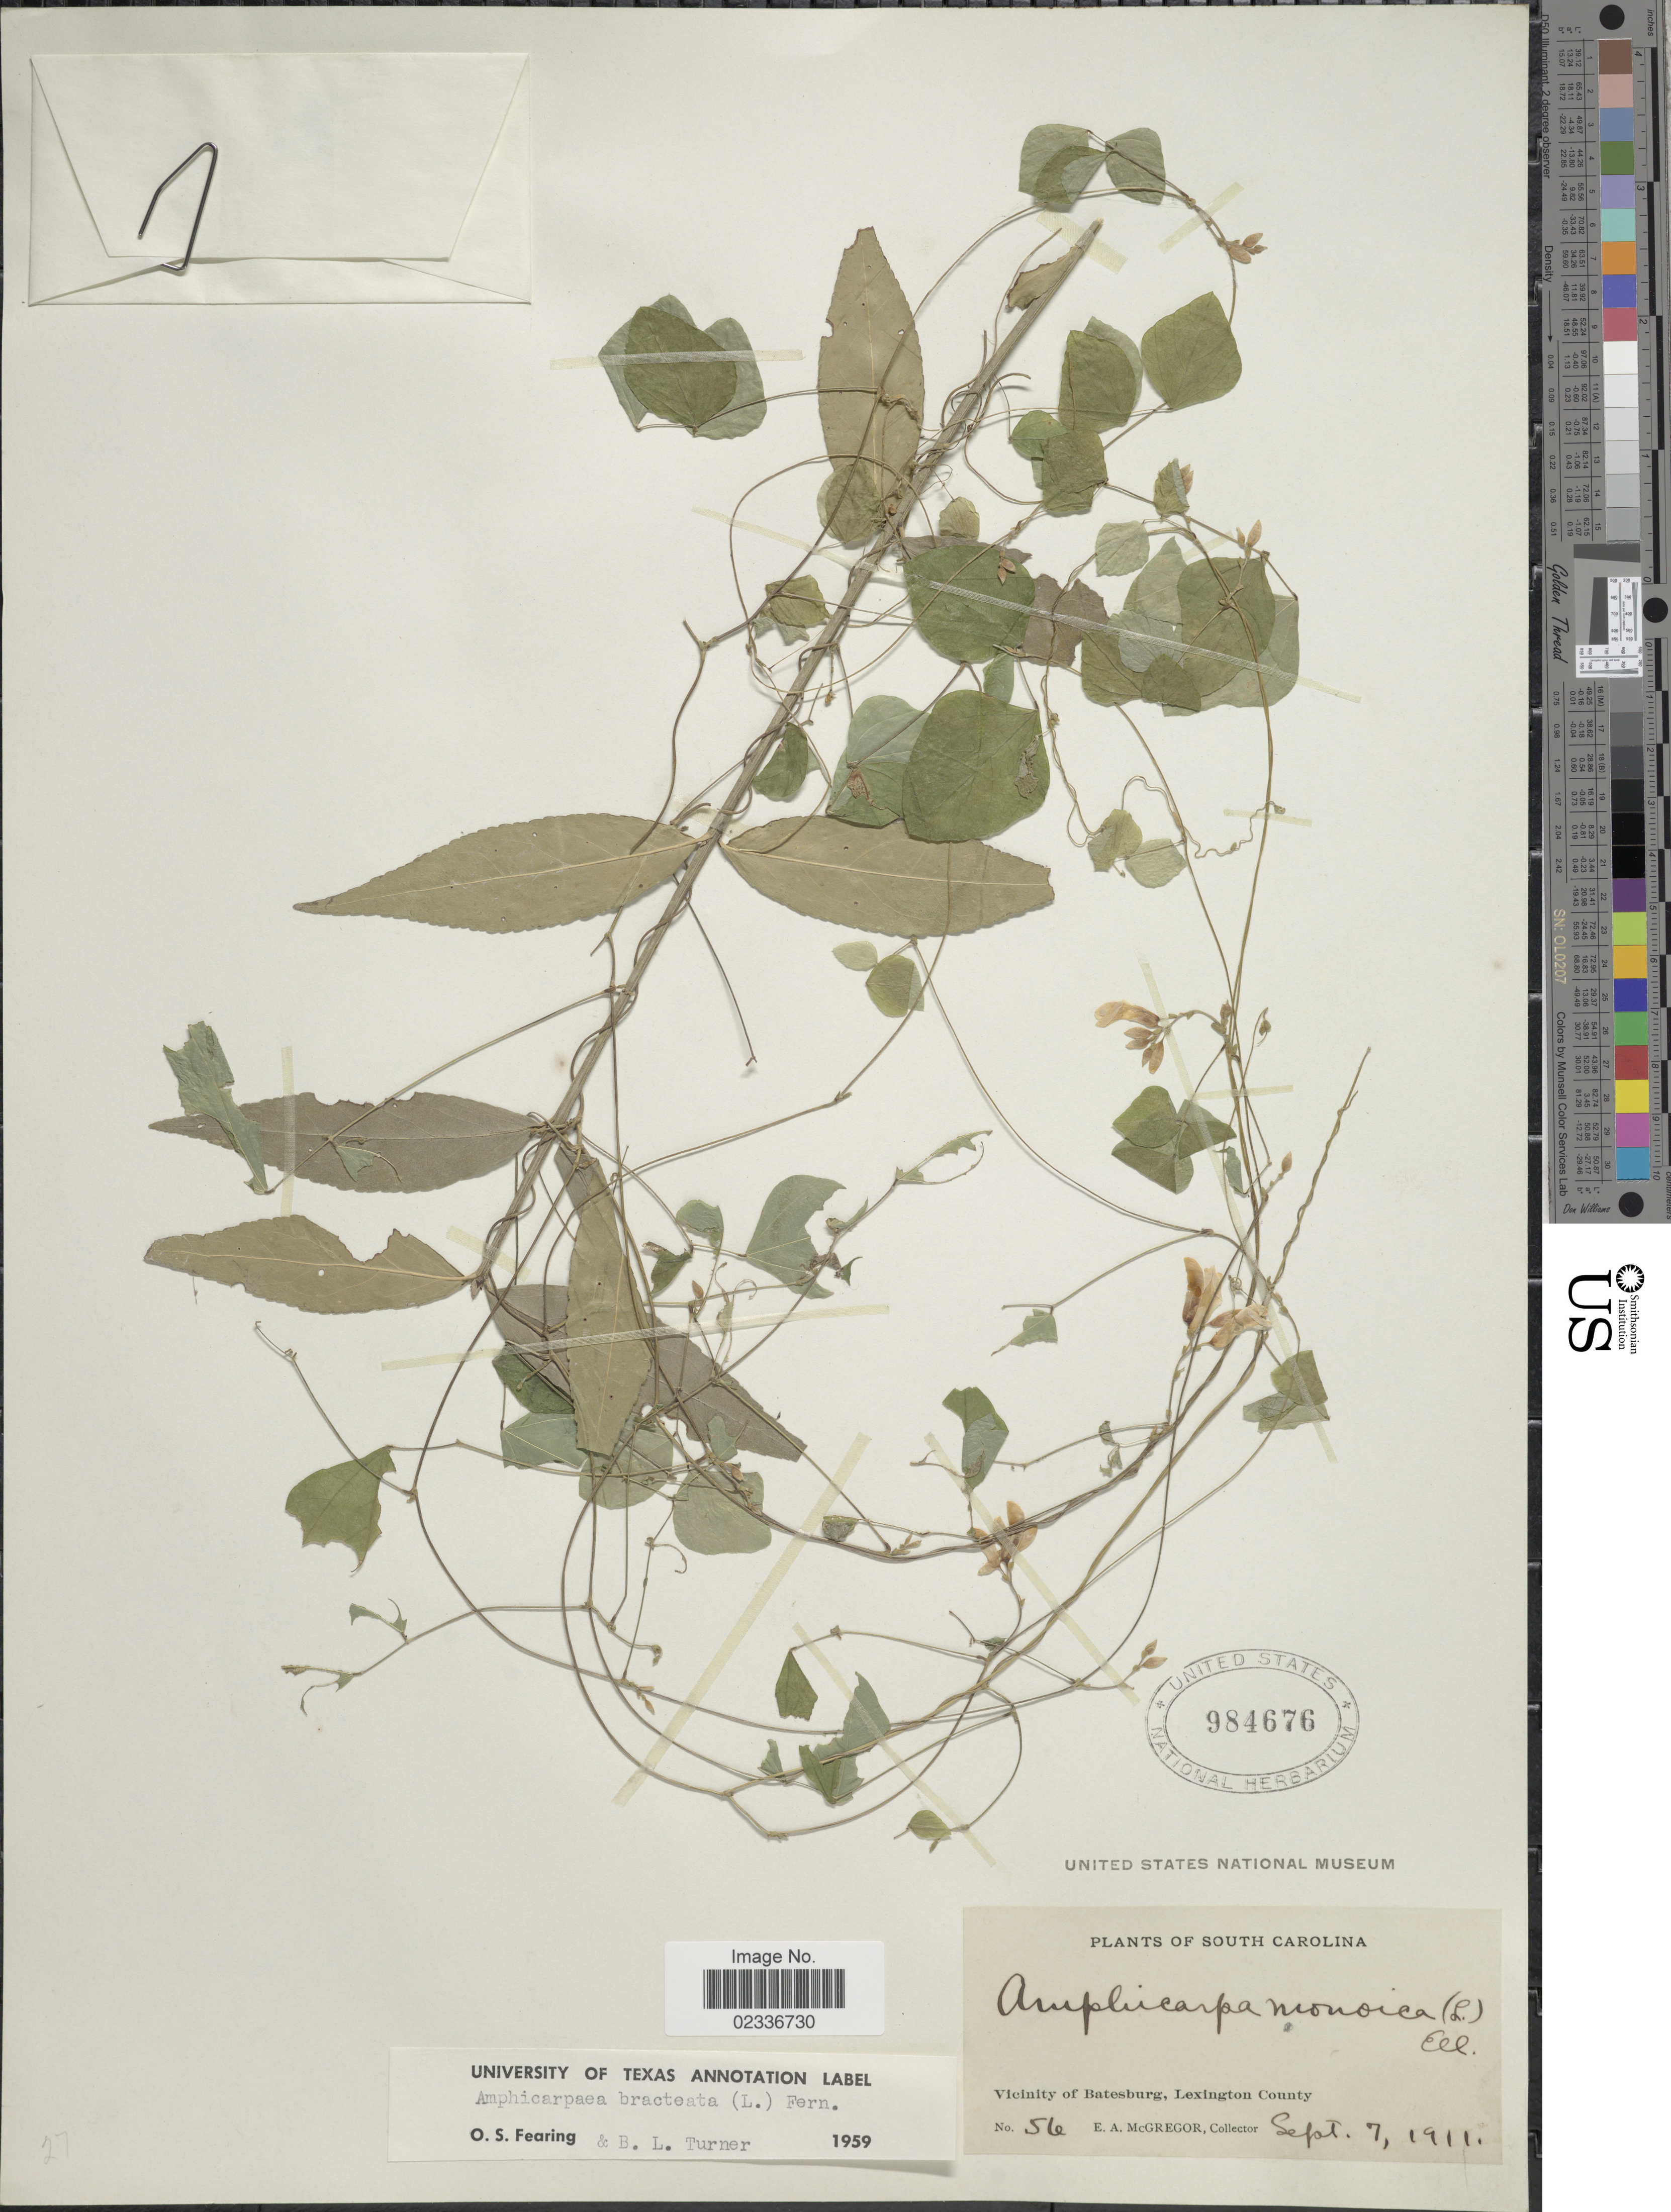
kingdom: Plantae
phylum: Tracheophyta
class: Magnoliopsida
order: Fabales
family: Fabaceae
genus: Amphicarpaea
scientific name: Amphicarpaea bracteata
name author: (L.) Fernald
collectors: E. A. McGregor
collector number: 56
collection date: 1911-09-07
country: United States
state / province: South Carolina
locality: Vicinity of Batesburg, Lexington County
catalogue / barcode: US 984676